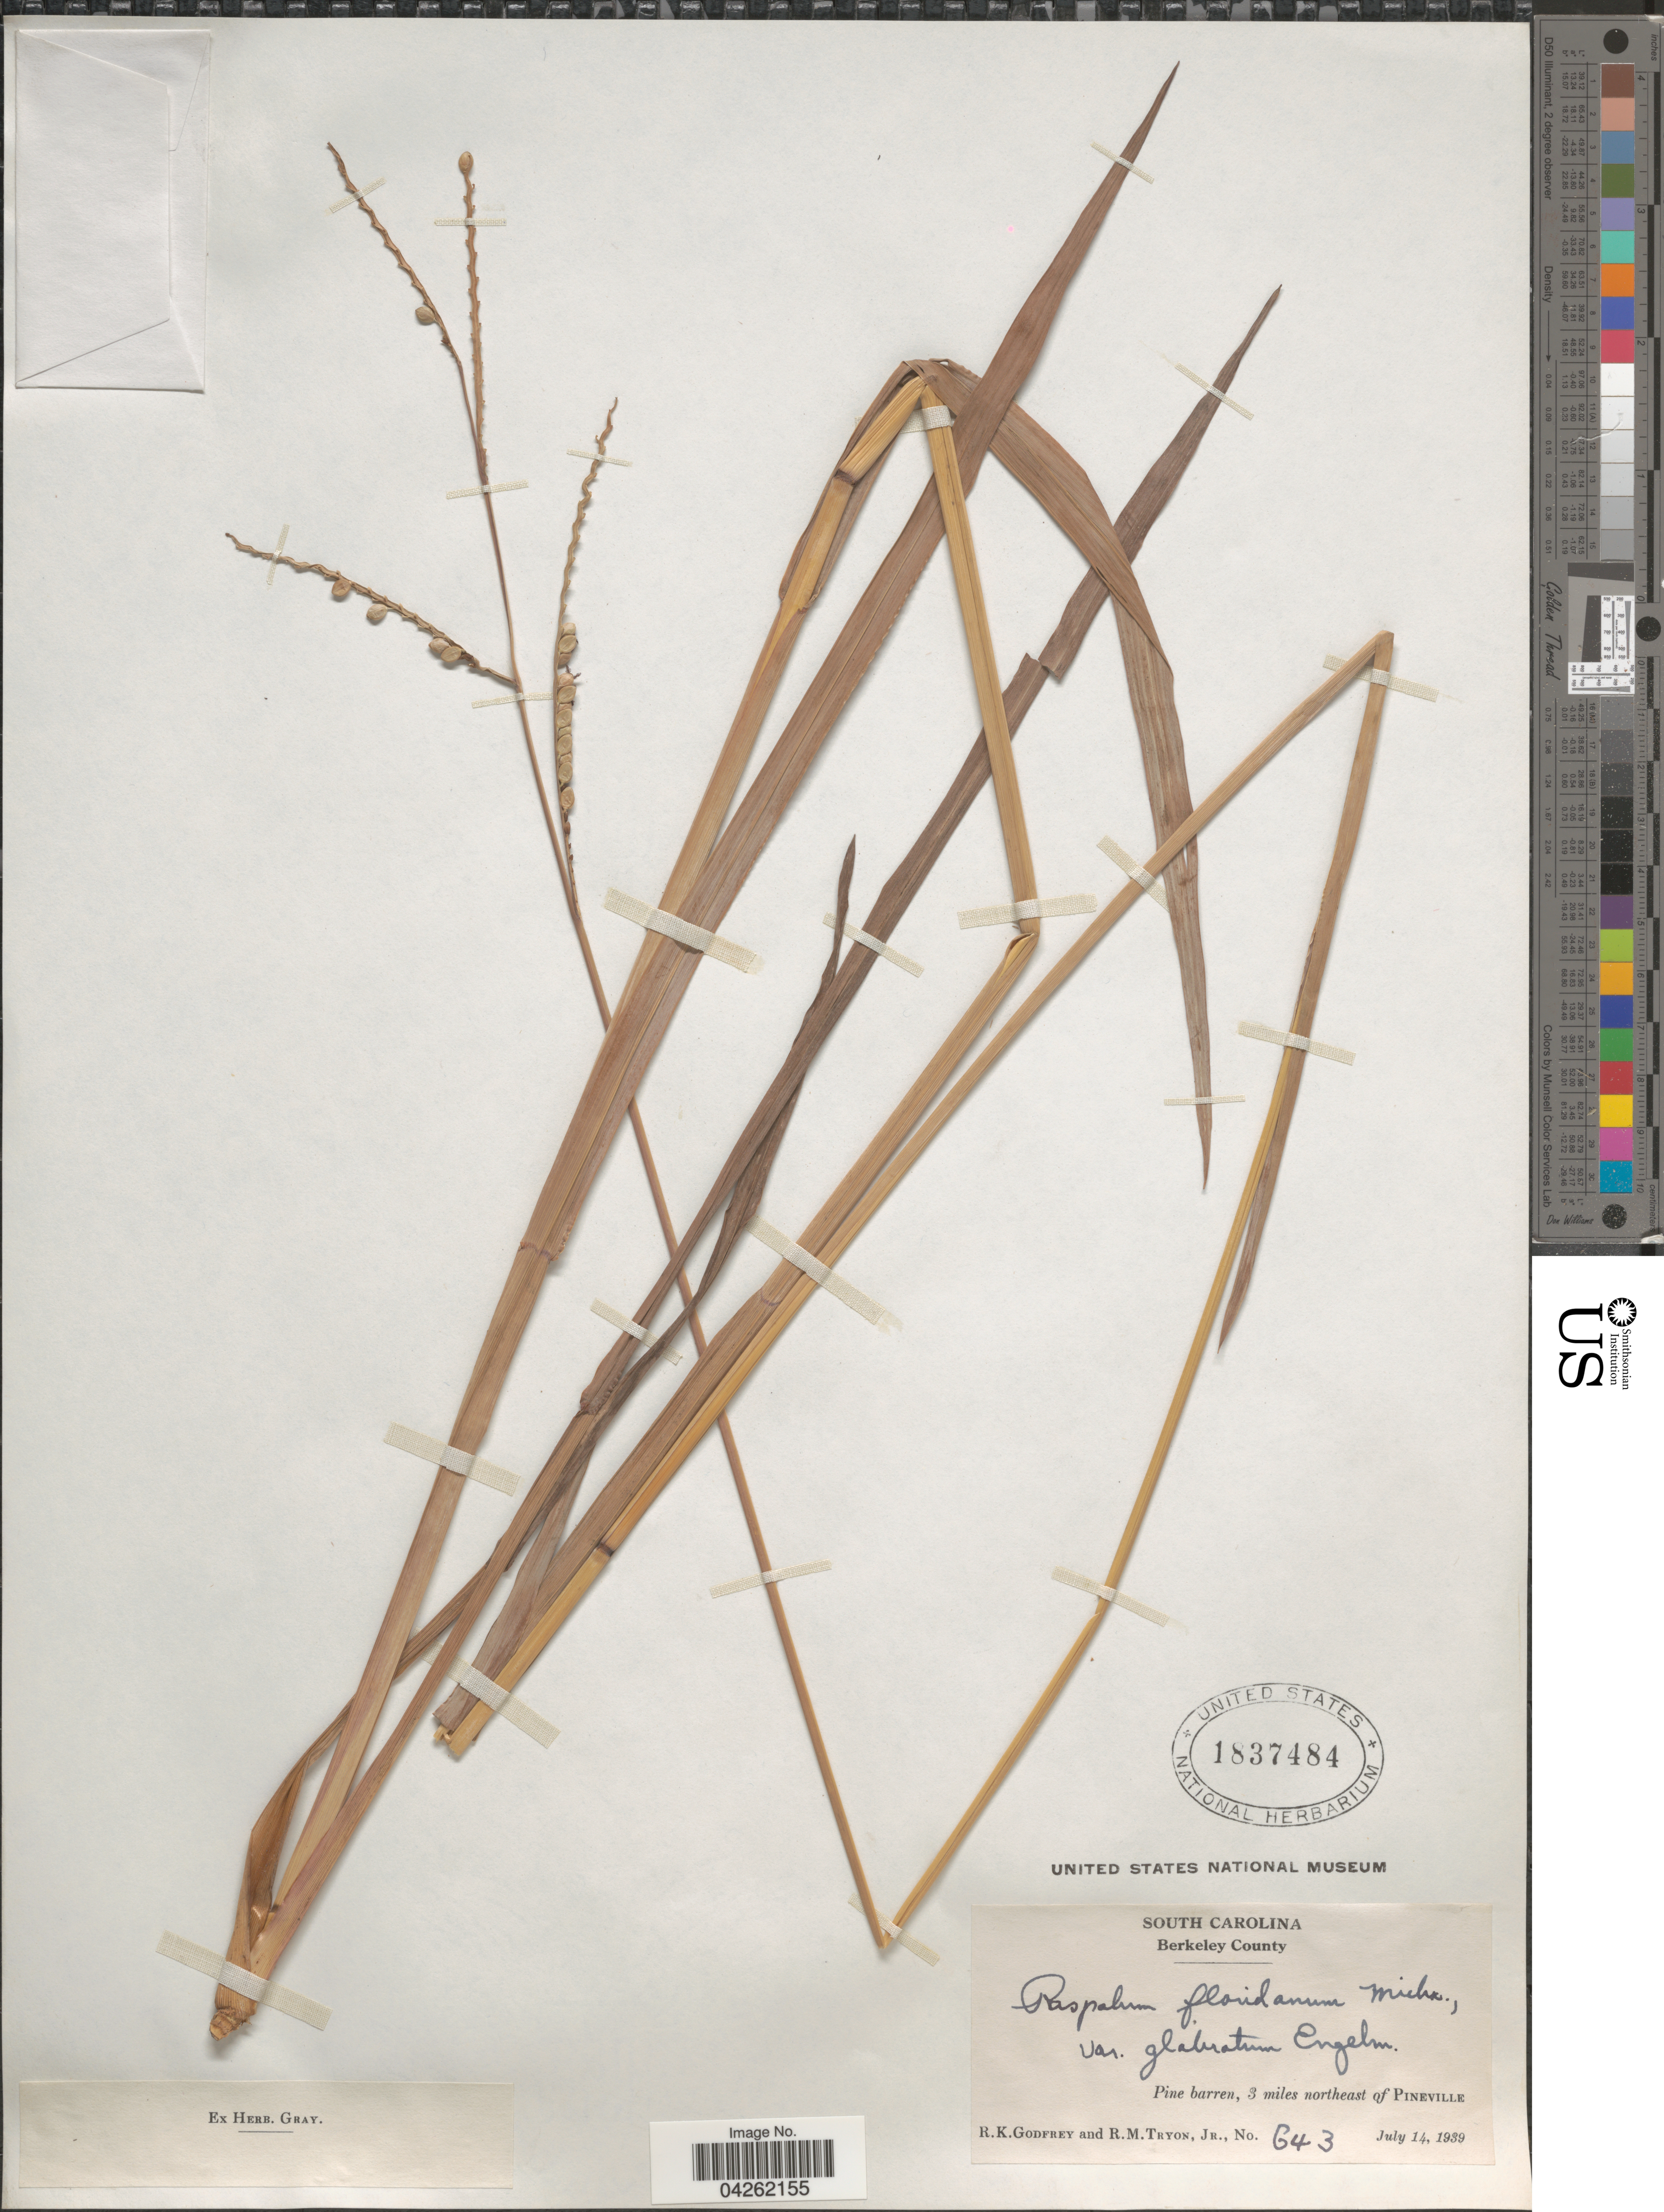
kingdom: Plantae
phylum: Tracheophyta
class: Liliopsida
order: Poales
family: Poaceae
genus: Paspalum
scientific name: Paspalum floridanum var. glabratum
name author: Engelm. ex Vasey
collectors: R. K. Godfrey & R. Tryon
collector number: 643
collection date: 1939-07-14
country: United States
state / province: South Carolina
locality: Berkeley County. Pine barren, 3 miles northeast of Pineville.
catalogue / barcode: US 1837484